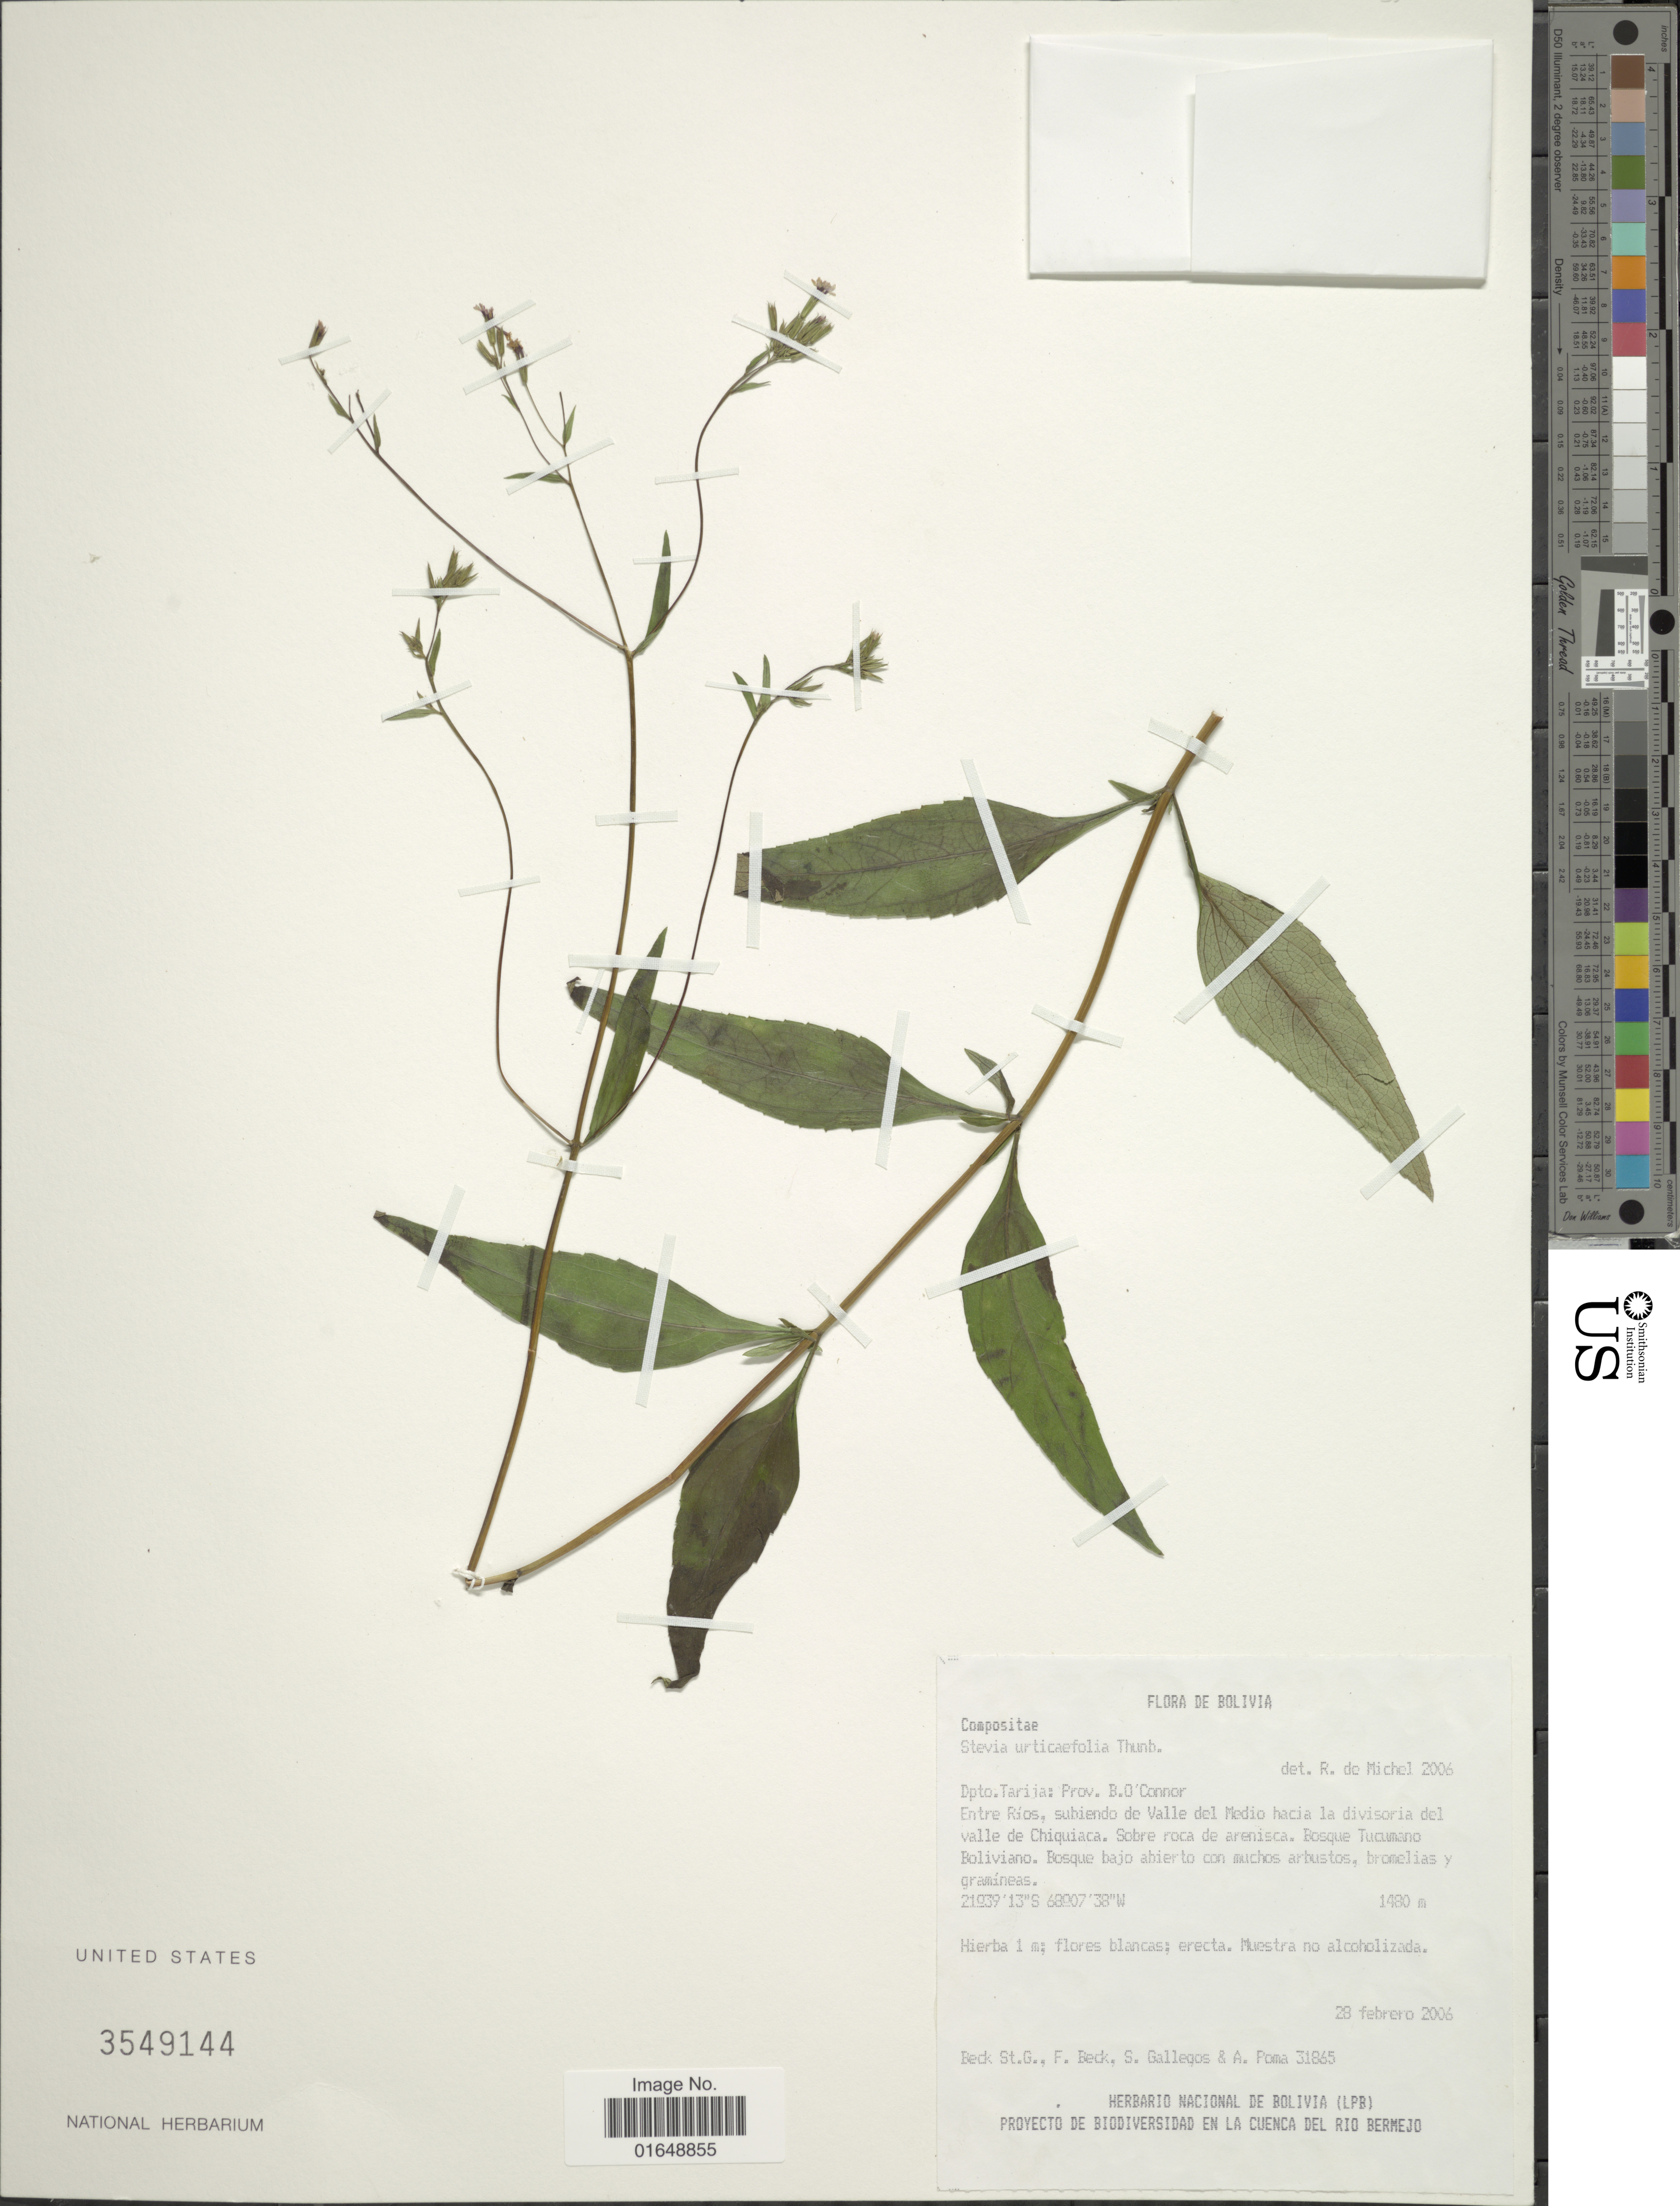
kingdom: Plantae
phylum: Tracheophyta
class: Magnoliopsida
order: Asterales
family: Asteraceae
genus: Stevia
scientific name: Stevia urticaefolia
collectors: S. G. Beck, F. Beck, S. Gallegos & A. Poma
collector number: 31865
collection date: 2006-02-28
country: Bolivia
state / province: Tarija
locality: Dpto. Tarija: Prov. B.O'Connor. Entre Rios, subiendo de Valle del Medio hacia la divisoria del valle de Chiquiaca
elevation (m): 1480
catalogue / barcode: US 3549144